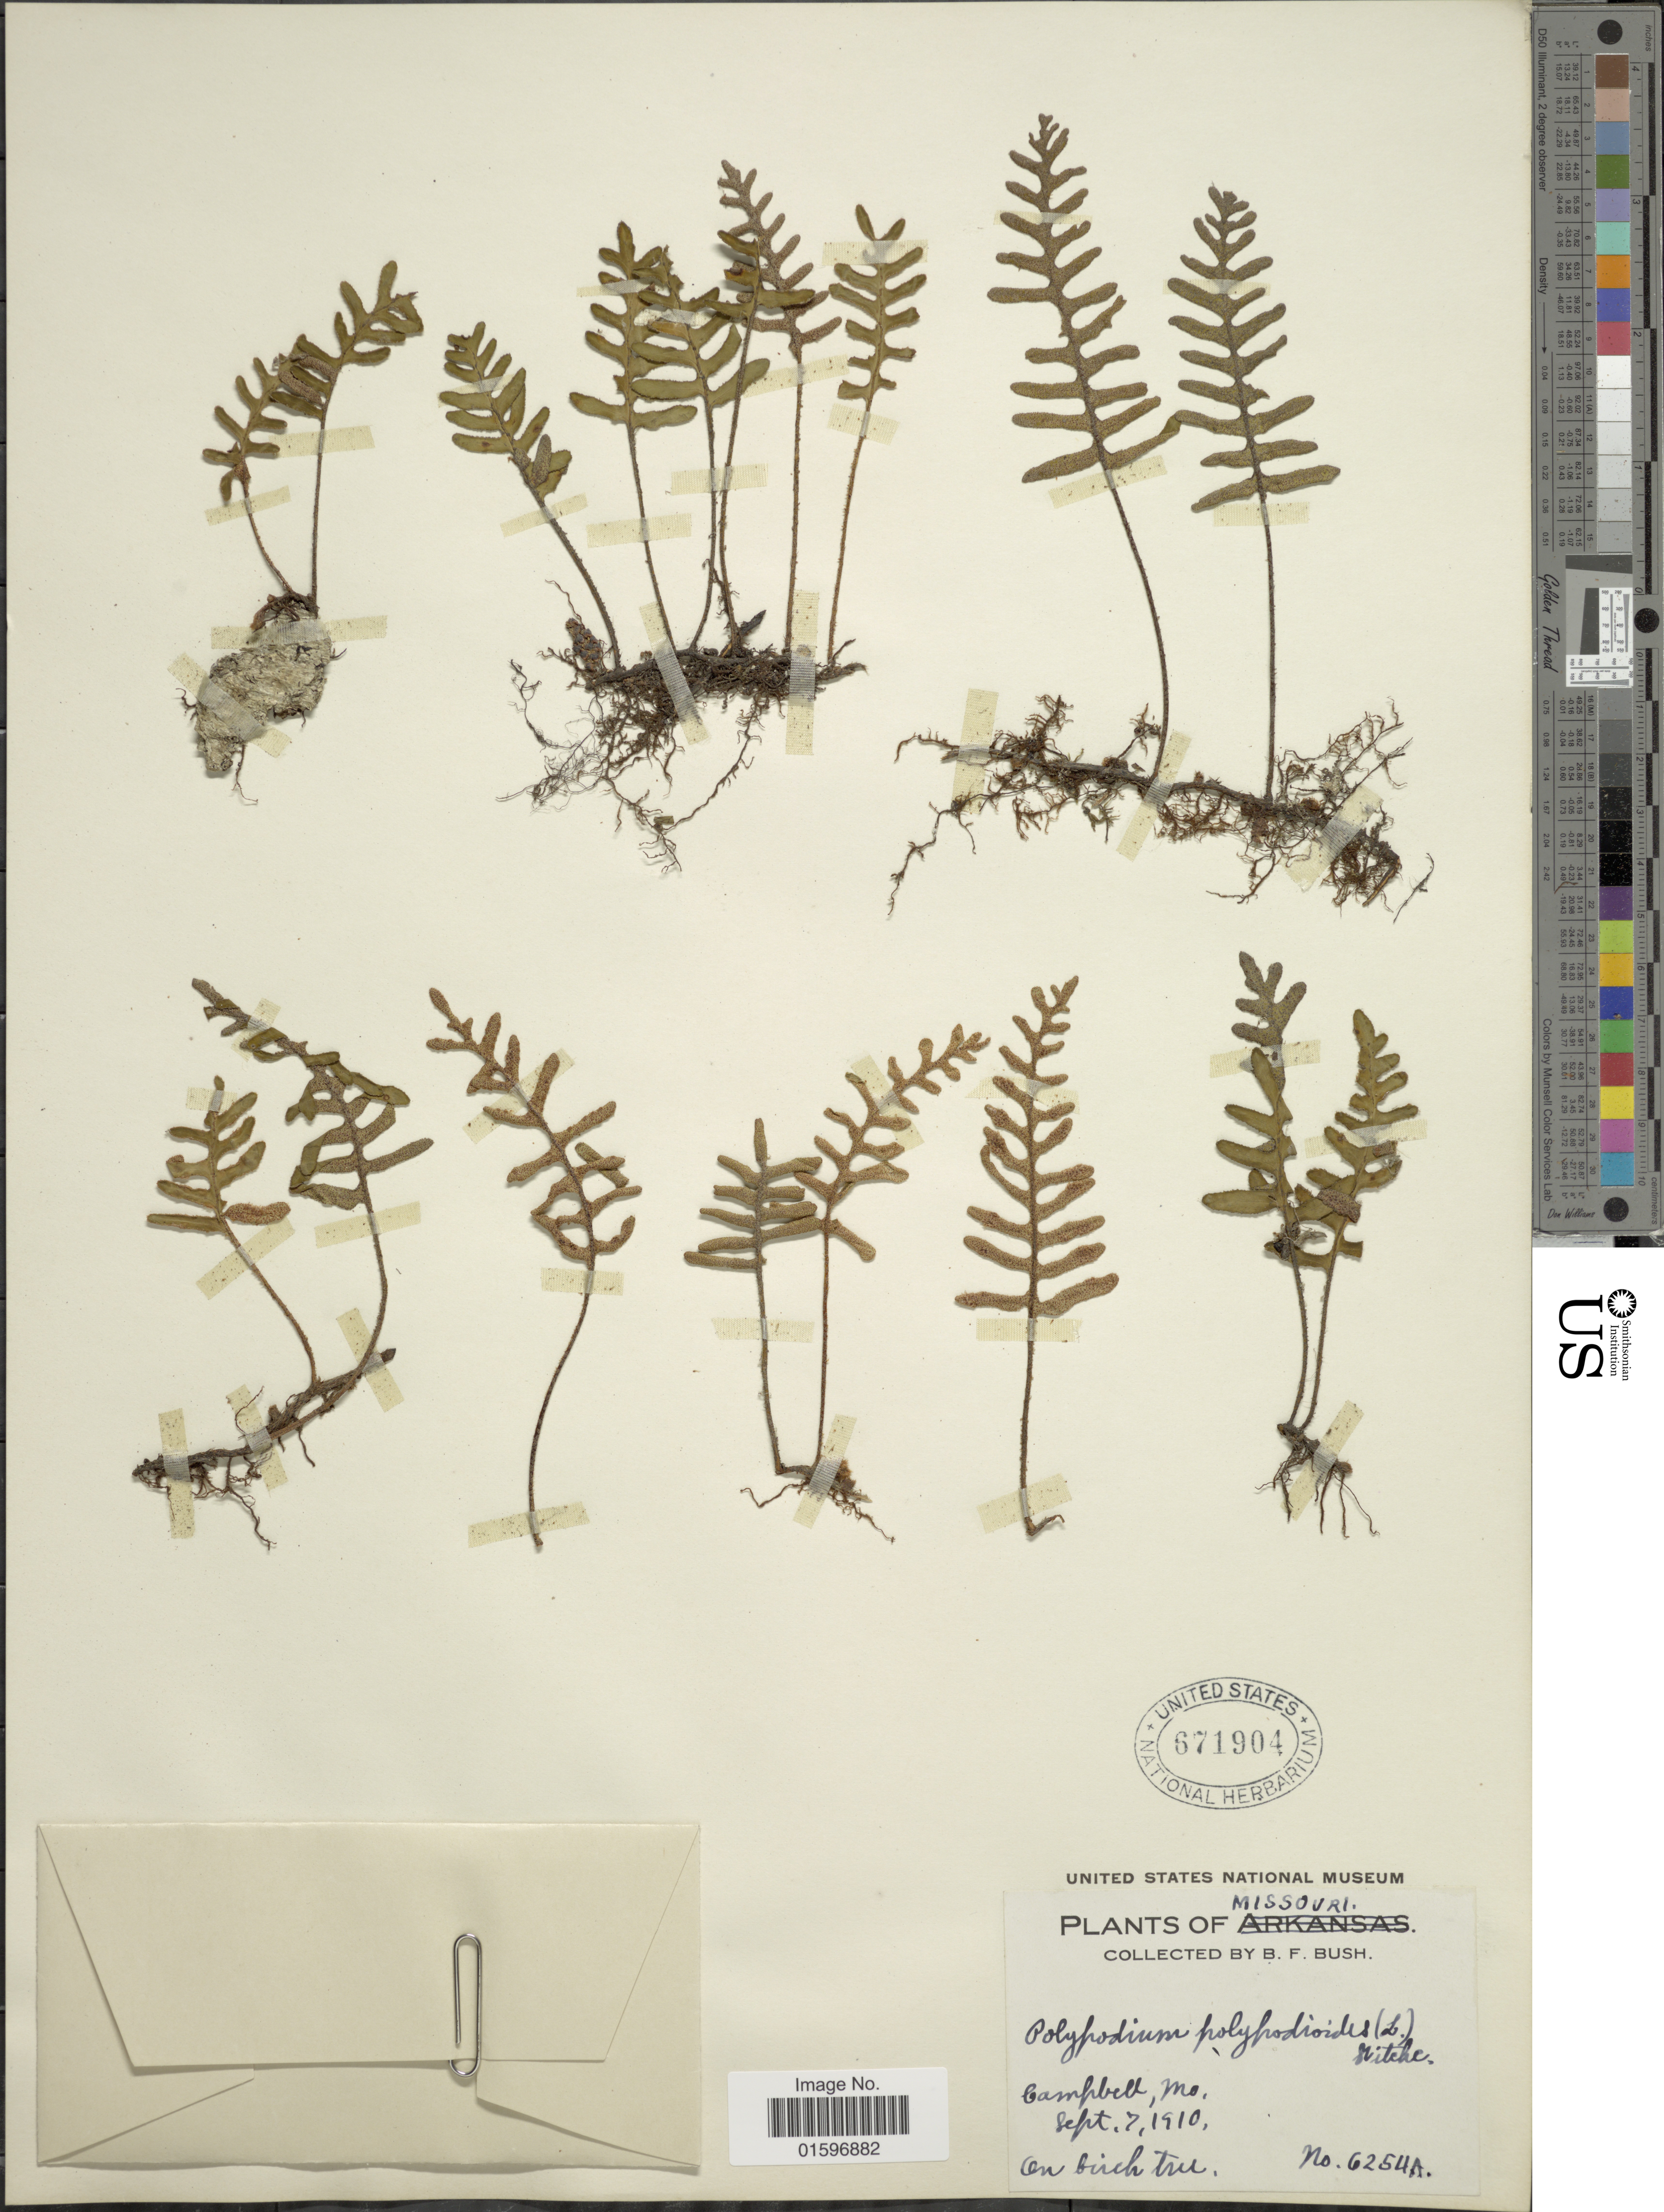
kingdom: Plantae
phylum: Tracheophyta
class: Polypodiopsida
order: Polypodiales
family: Polypodiaceae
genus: Pleopeltis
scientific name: Pleopeltis polypodioides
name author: (L.) E.G. Andrews & Windham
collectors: B. F. Bush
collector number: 6254A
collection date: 1910-09-07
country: United States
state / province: Missouri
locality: Campbell.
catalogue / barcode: US 671904